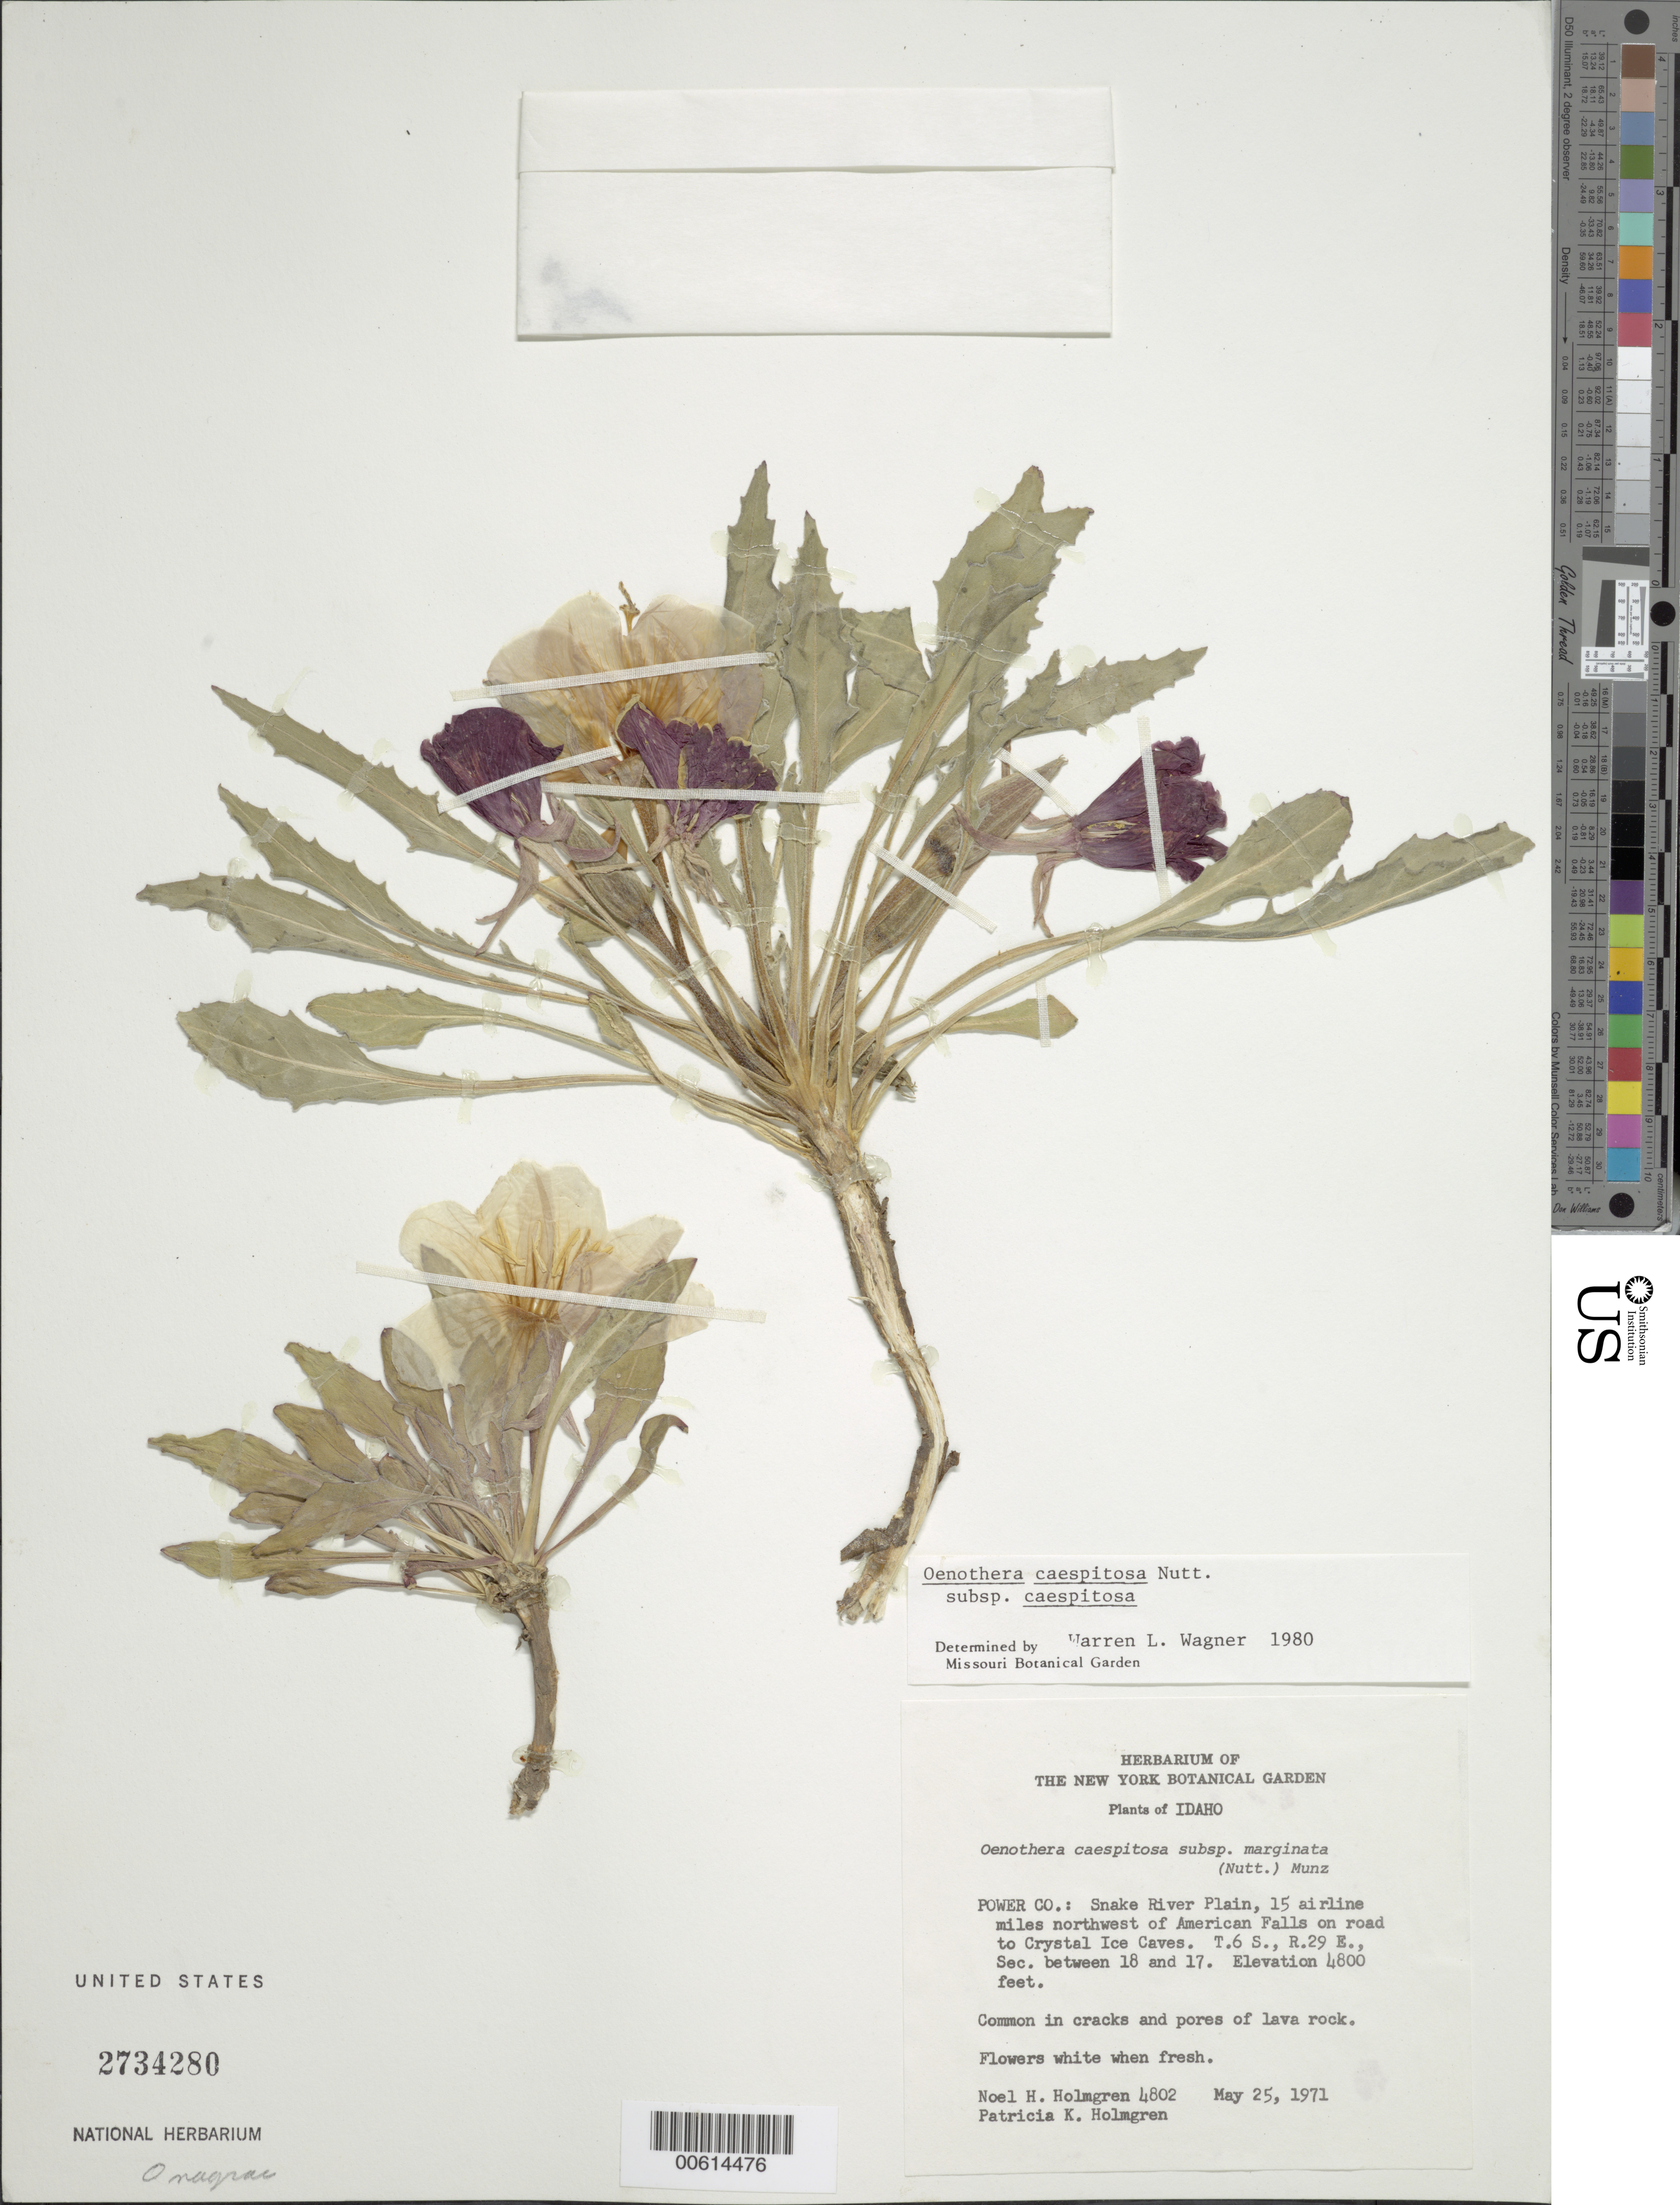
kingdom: Plantae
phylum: Tracheophyta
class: Magnoliopsida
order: Myrtales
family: Onagraceae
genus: Oenothera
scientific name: Oenothera cespitosa subsp. cespitosa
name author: Nutt.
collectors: N. H. Holmgren & P. K. Holmgren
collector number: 4802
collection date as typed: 25 May 1971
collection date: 1971-05-25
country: United States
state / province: Idaho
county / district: Power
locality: Snake River Plain, NW of American Falls on road to Crystal Ice Caves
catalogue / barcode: US 2734280